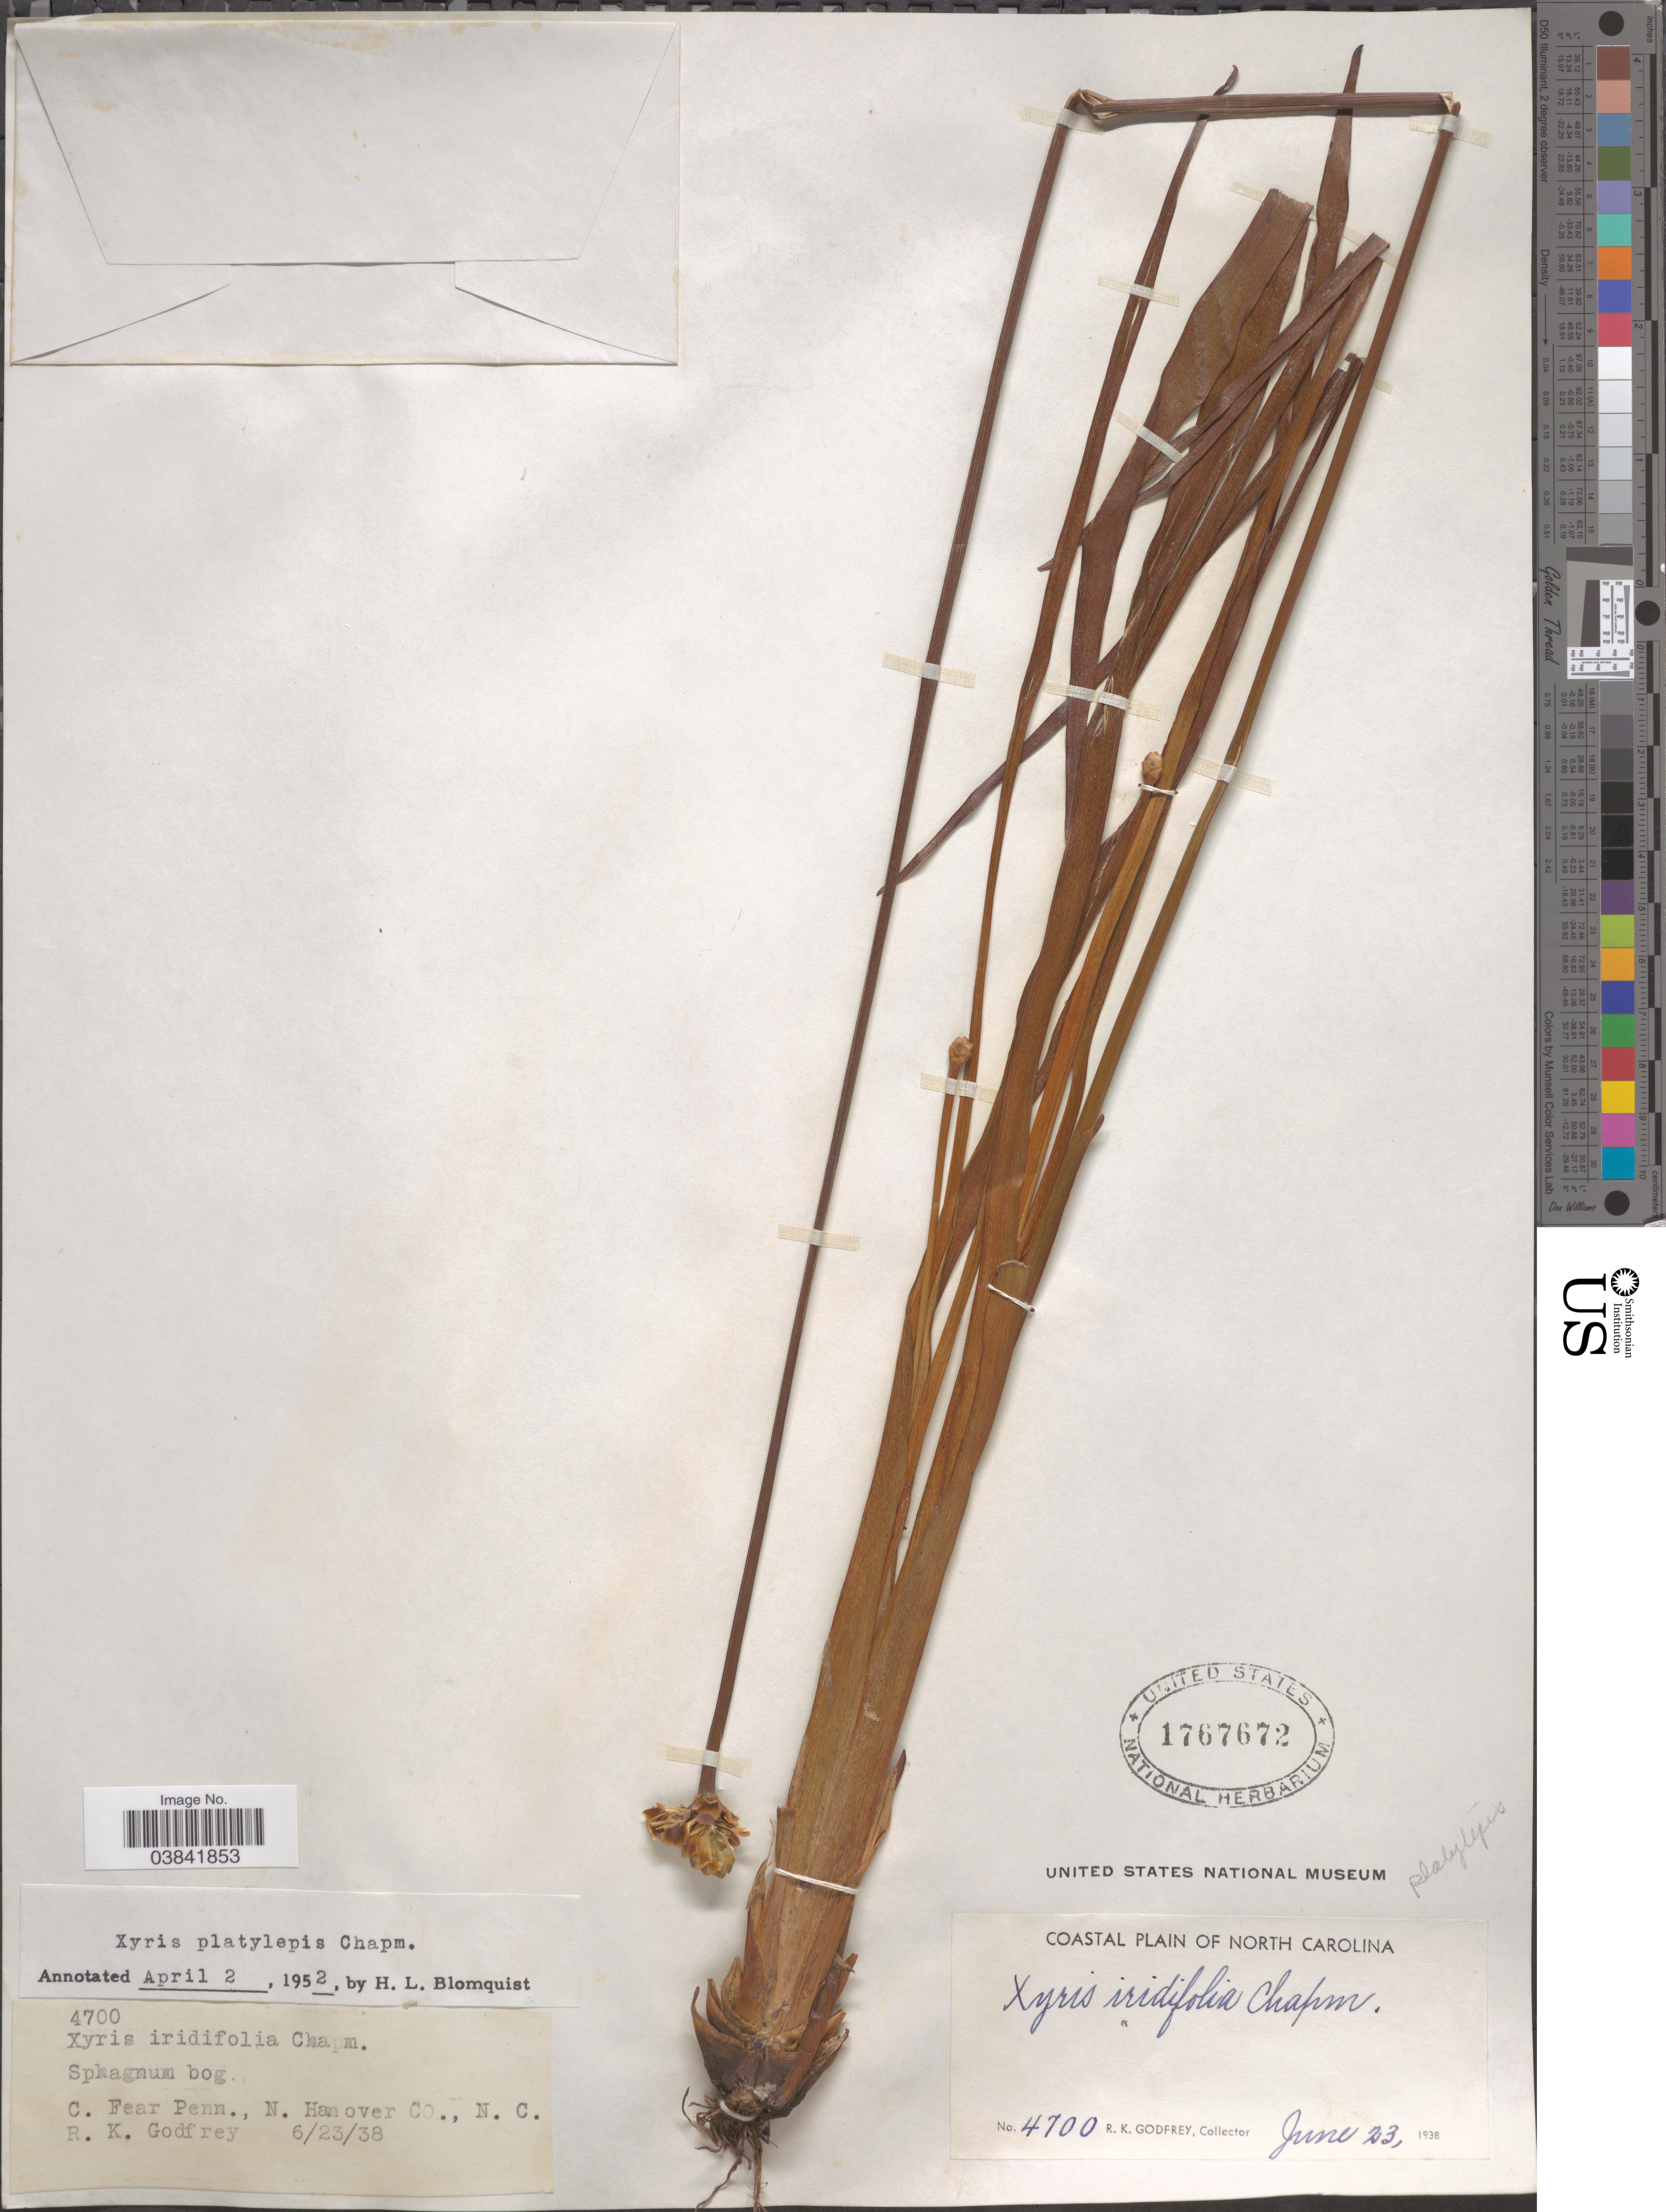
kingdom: Plantae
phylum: Tracheophyta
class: Liliopsida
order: Poales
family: Xyridaceae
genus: Xyris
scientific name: Xyris platylepis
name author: Chapm.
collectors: R. K. Godfrey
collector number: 4700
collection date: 1938-06-23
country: United States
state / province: North Carolina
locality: Coastal Plain of North Carolina. C. Fear Penn., N. Hanover Co.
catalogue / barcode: US 1767672